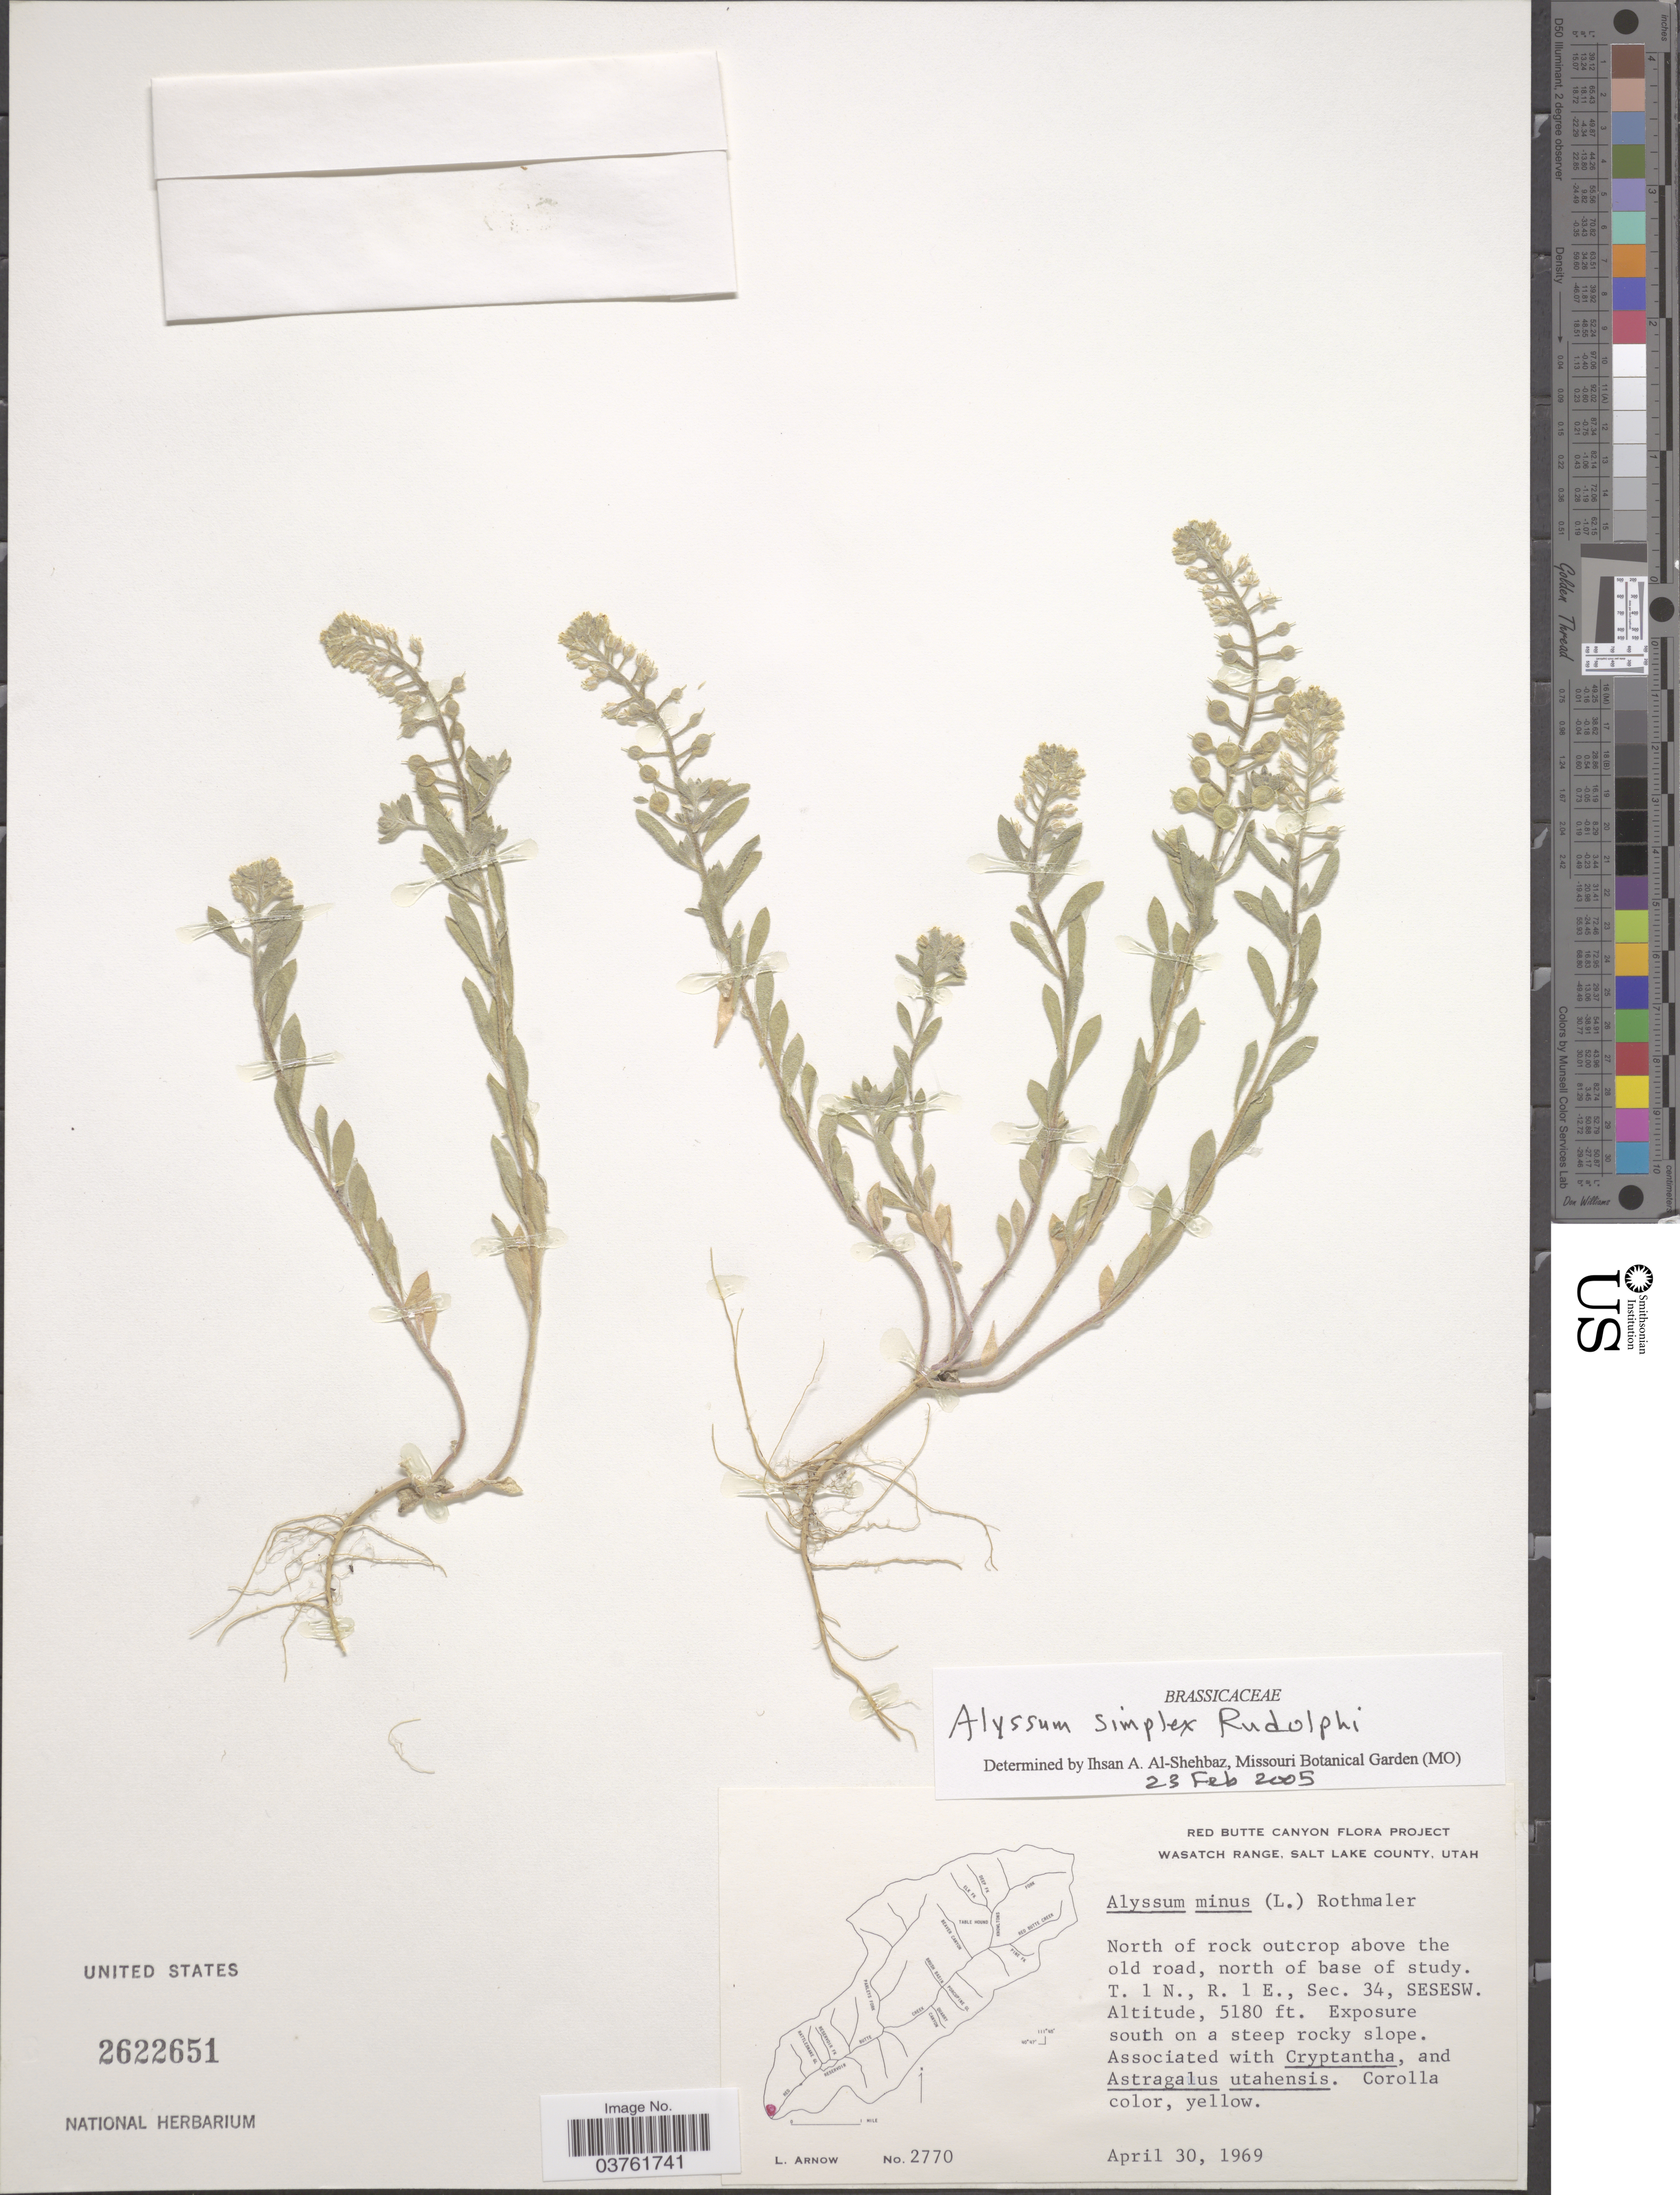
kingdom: Plantae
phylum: Tracheophyta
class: Magnoliopsida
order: Brassicales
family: Brassicaceae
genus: Alyssum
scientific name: Alyssum simplex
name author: Rudolphi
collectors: L. Arnow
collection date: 1969-04-30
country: United States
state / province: Utah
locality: Red Butte Canyon. Wasatch Range, Salt Lake County. North of rock outcrop above the old road, north of base of study. T. 1 N., R. 1 E., Sec. 34, SESESW.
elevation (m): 1579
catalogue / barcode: US 2622651